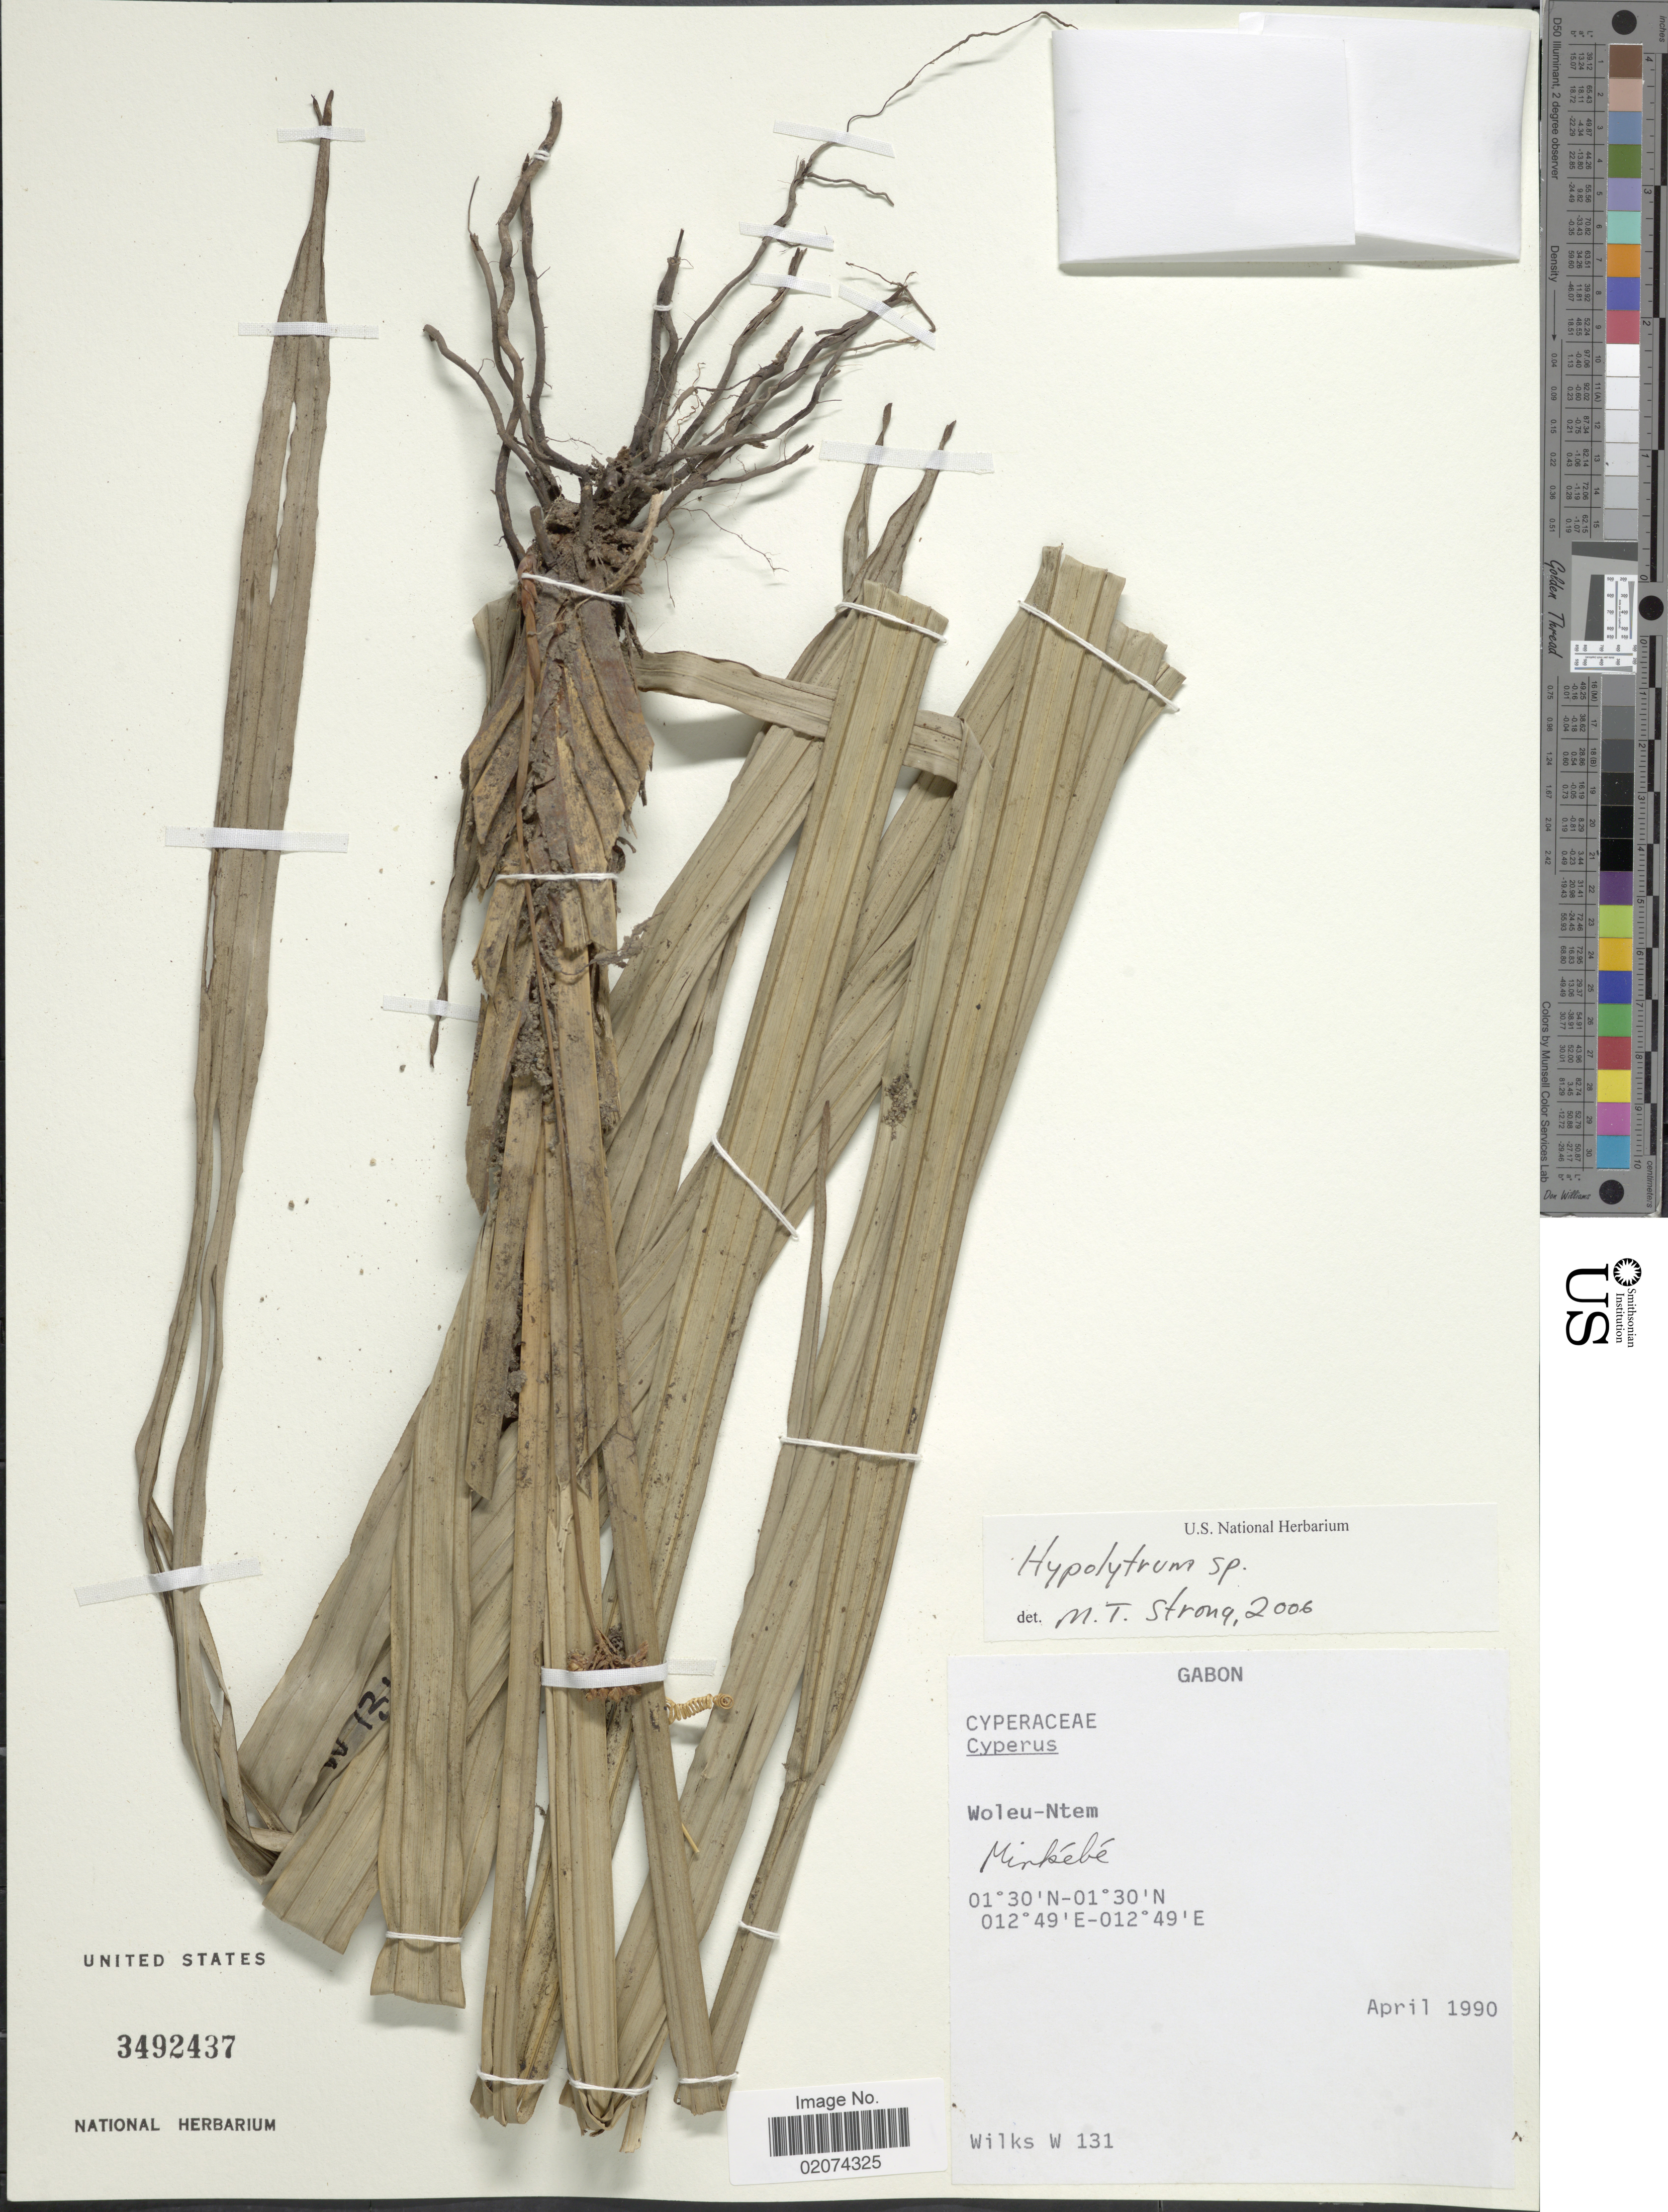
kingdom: Plantae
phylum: Tracheophyta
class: Liliopsida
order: Poales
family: Cyperaceae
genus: Hypolytrum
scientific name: Hypolytrum sp.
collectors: W. Wilks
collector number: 131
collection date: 1990-04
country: Gabon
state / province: Woleu-Ntem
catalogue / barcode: US 3492437